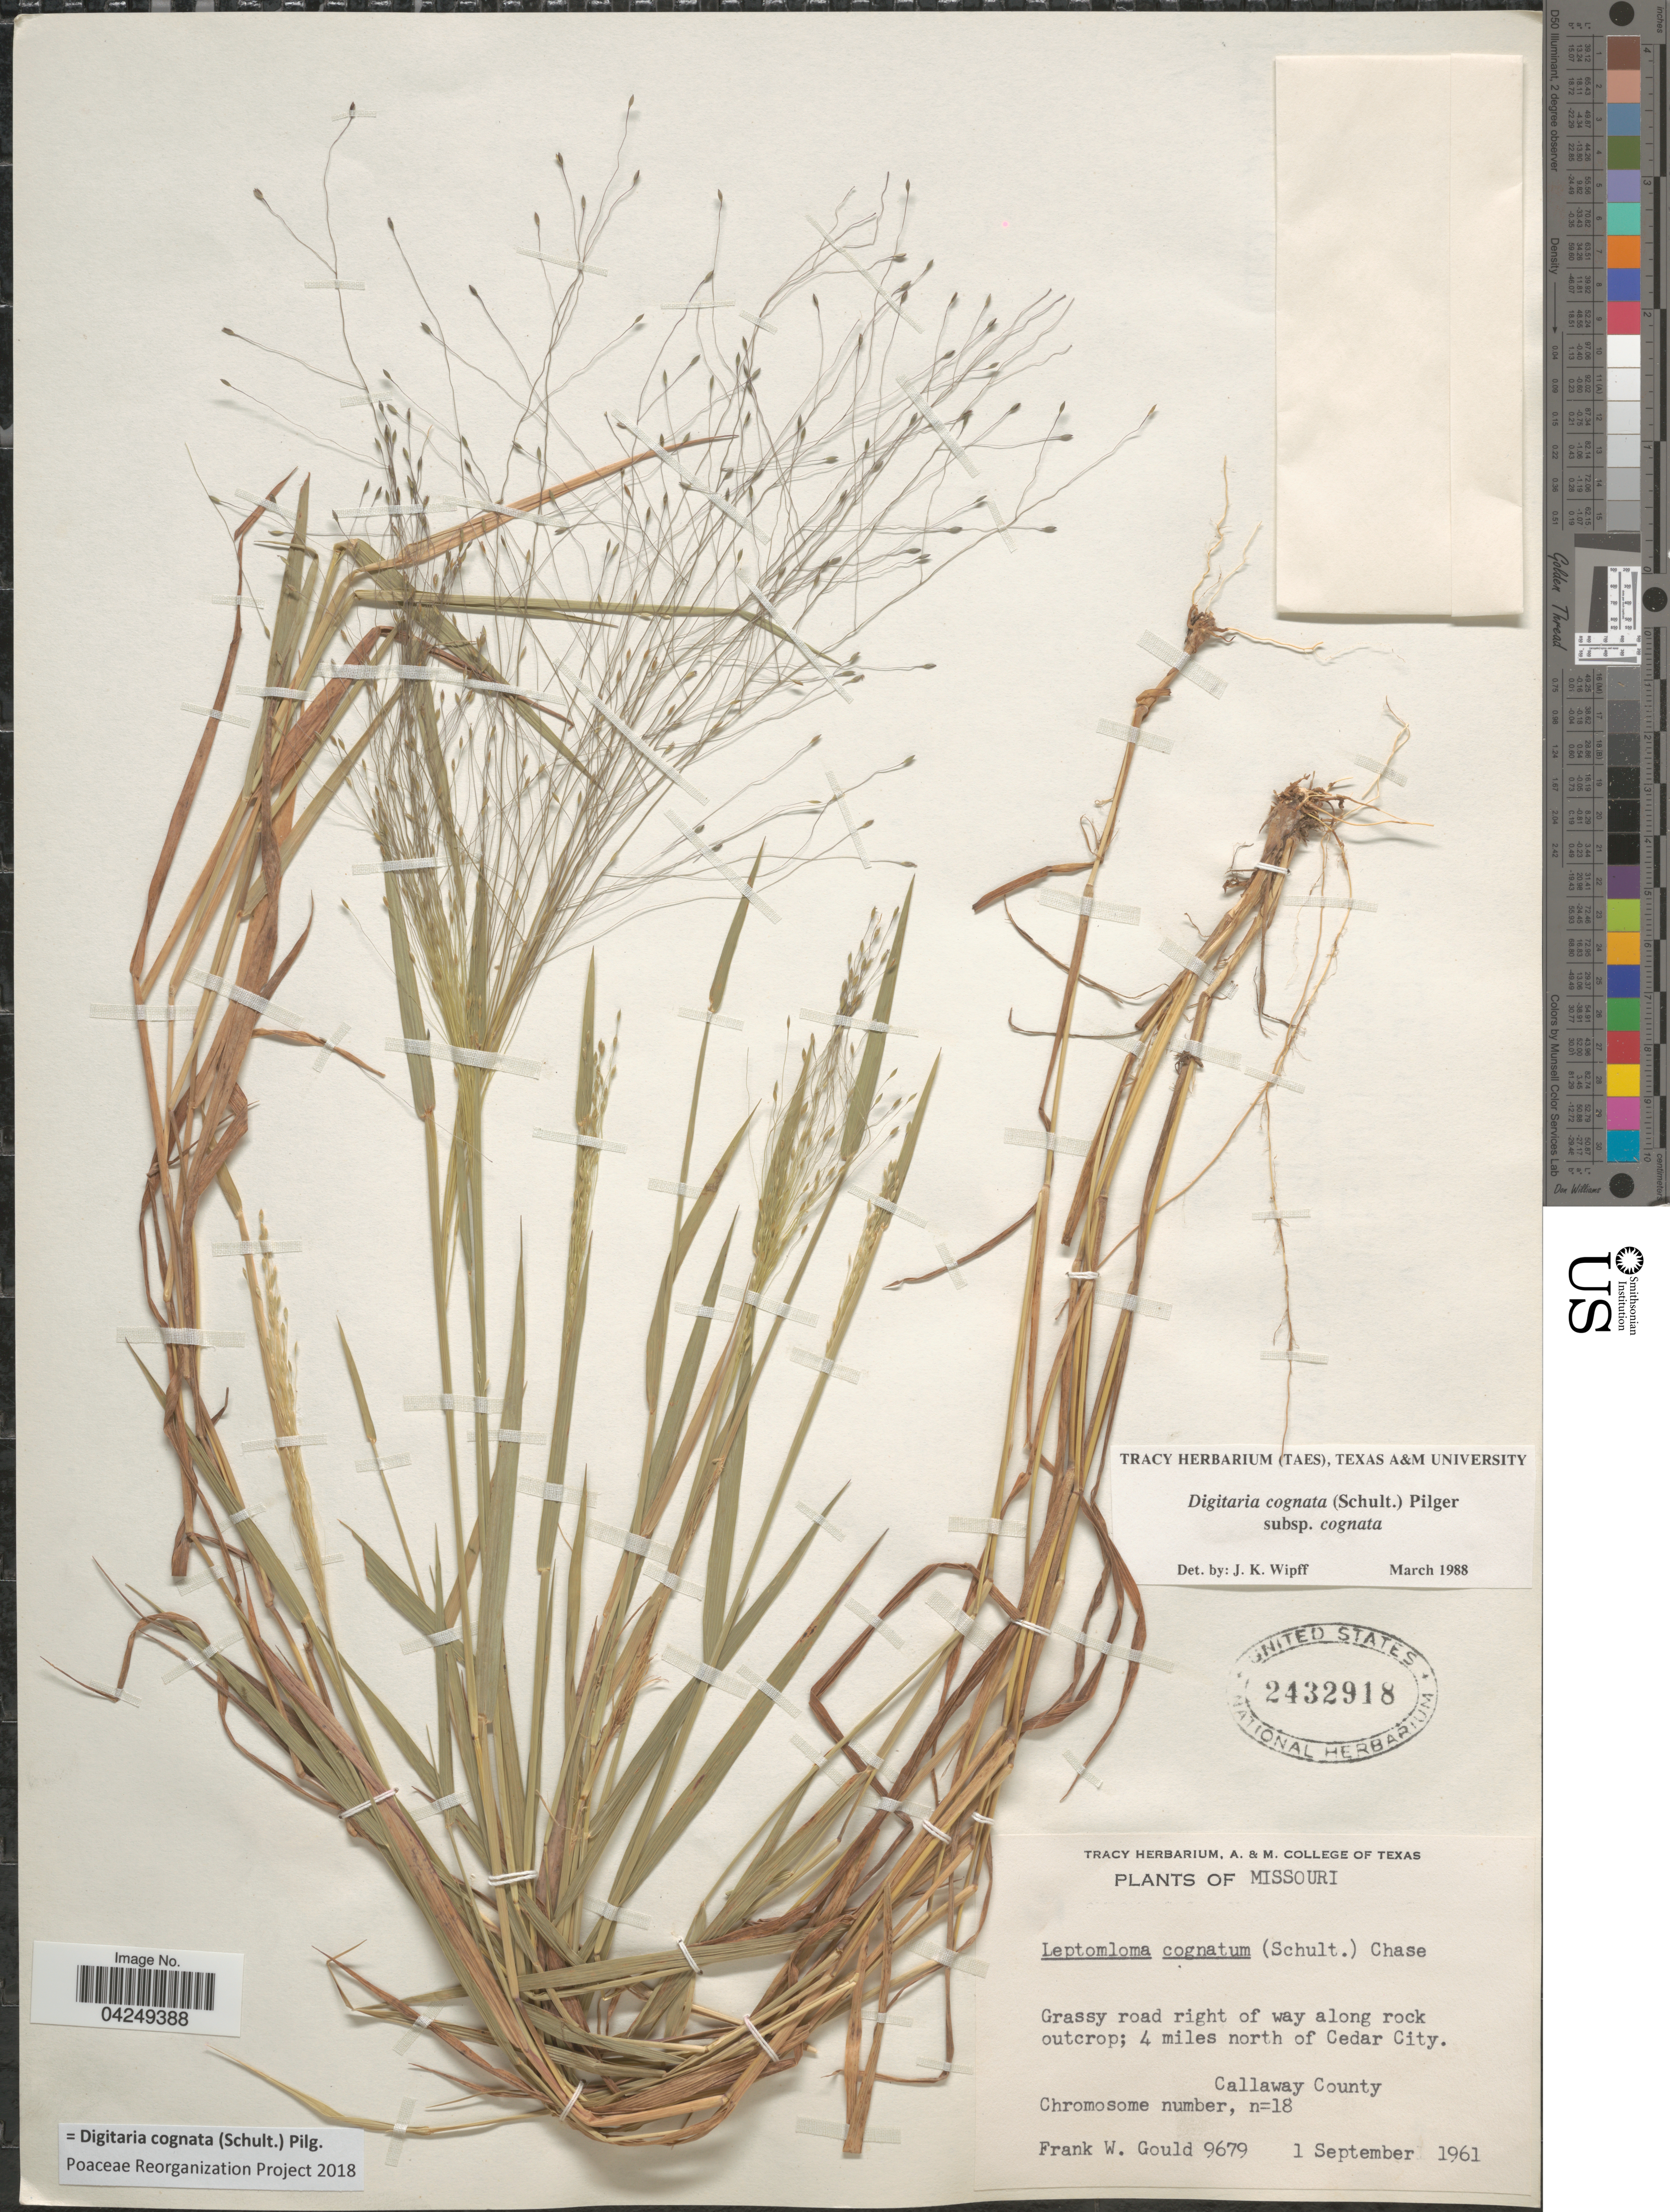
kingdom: Plantae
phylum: Tracheophyta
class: Liliopsida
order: Poales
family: Poaceae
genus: Digitaria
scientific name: Digitaria cognata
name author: (Scult.) Pilg.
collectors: F. W. Gould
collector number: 9679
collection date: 1961-09-01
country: United States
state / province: Missouri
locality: Grassy road right of way along rock outcrop; 4 miles north of Cedar City. Callaway County.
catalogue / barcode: US 2432918